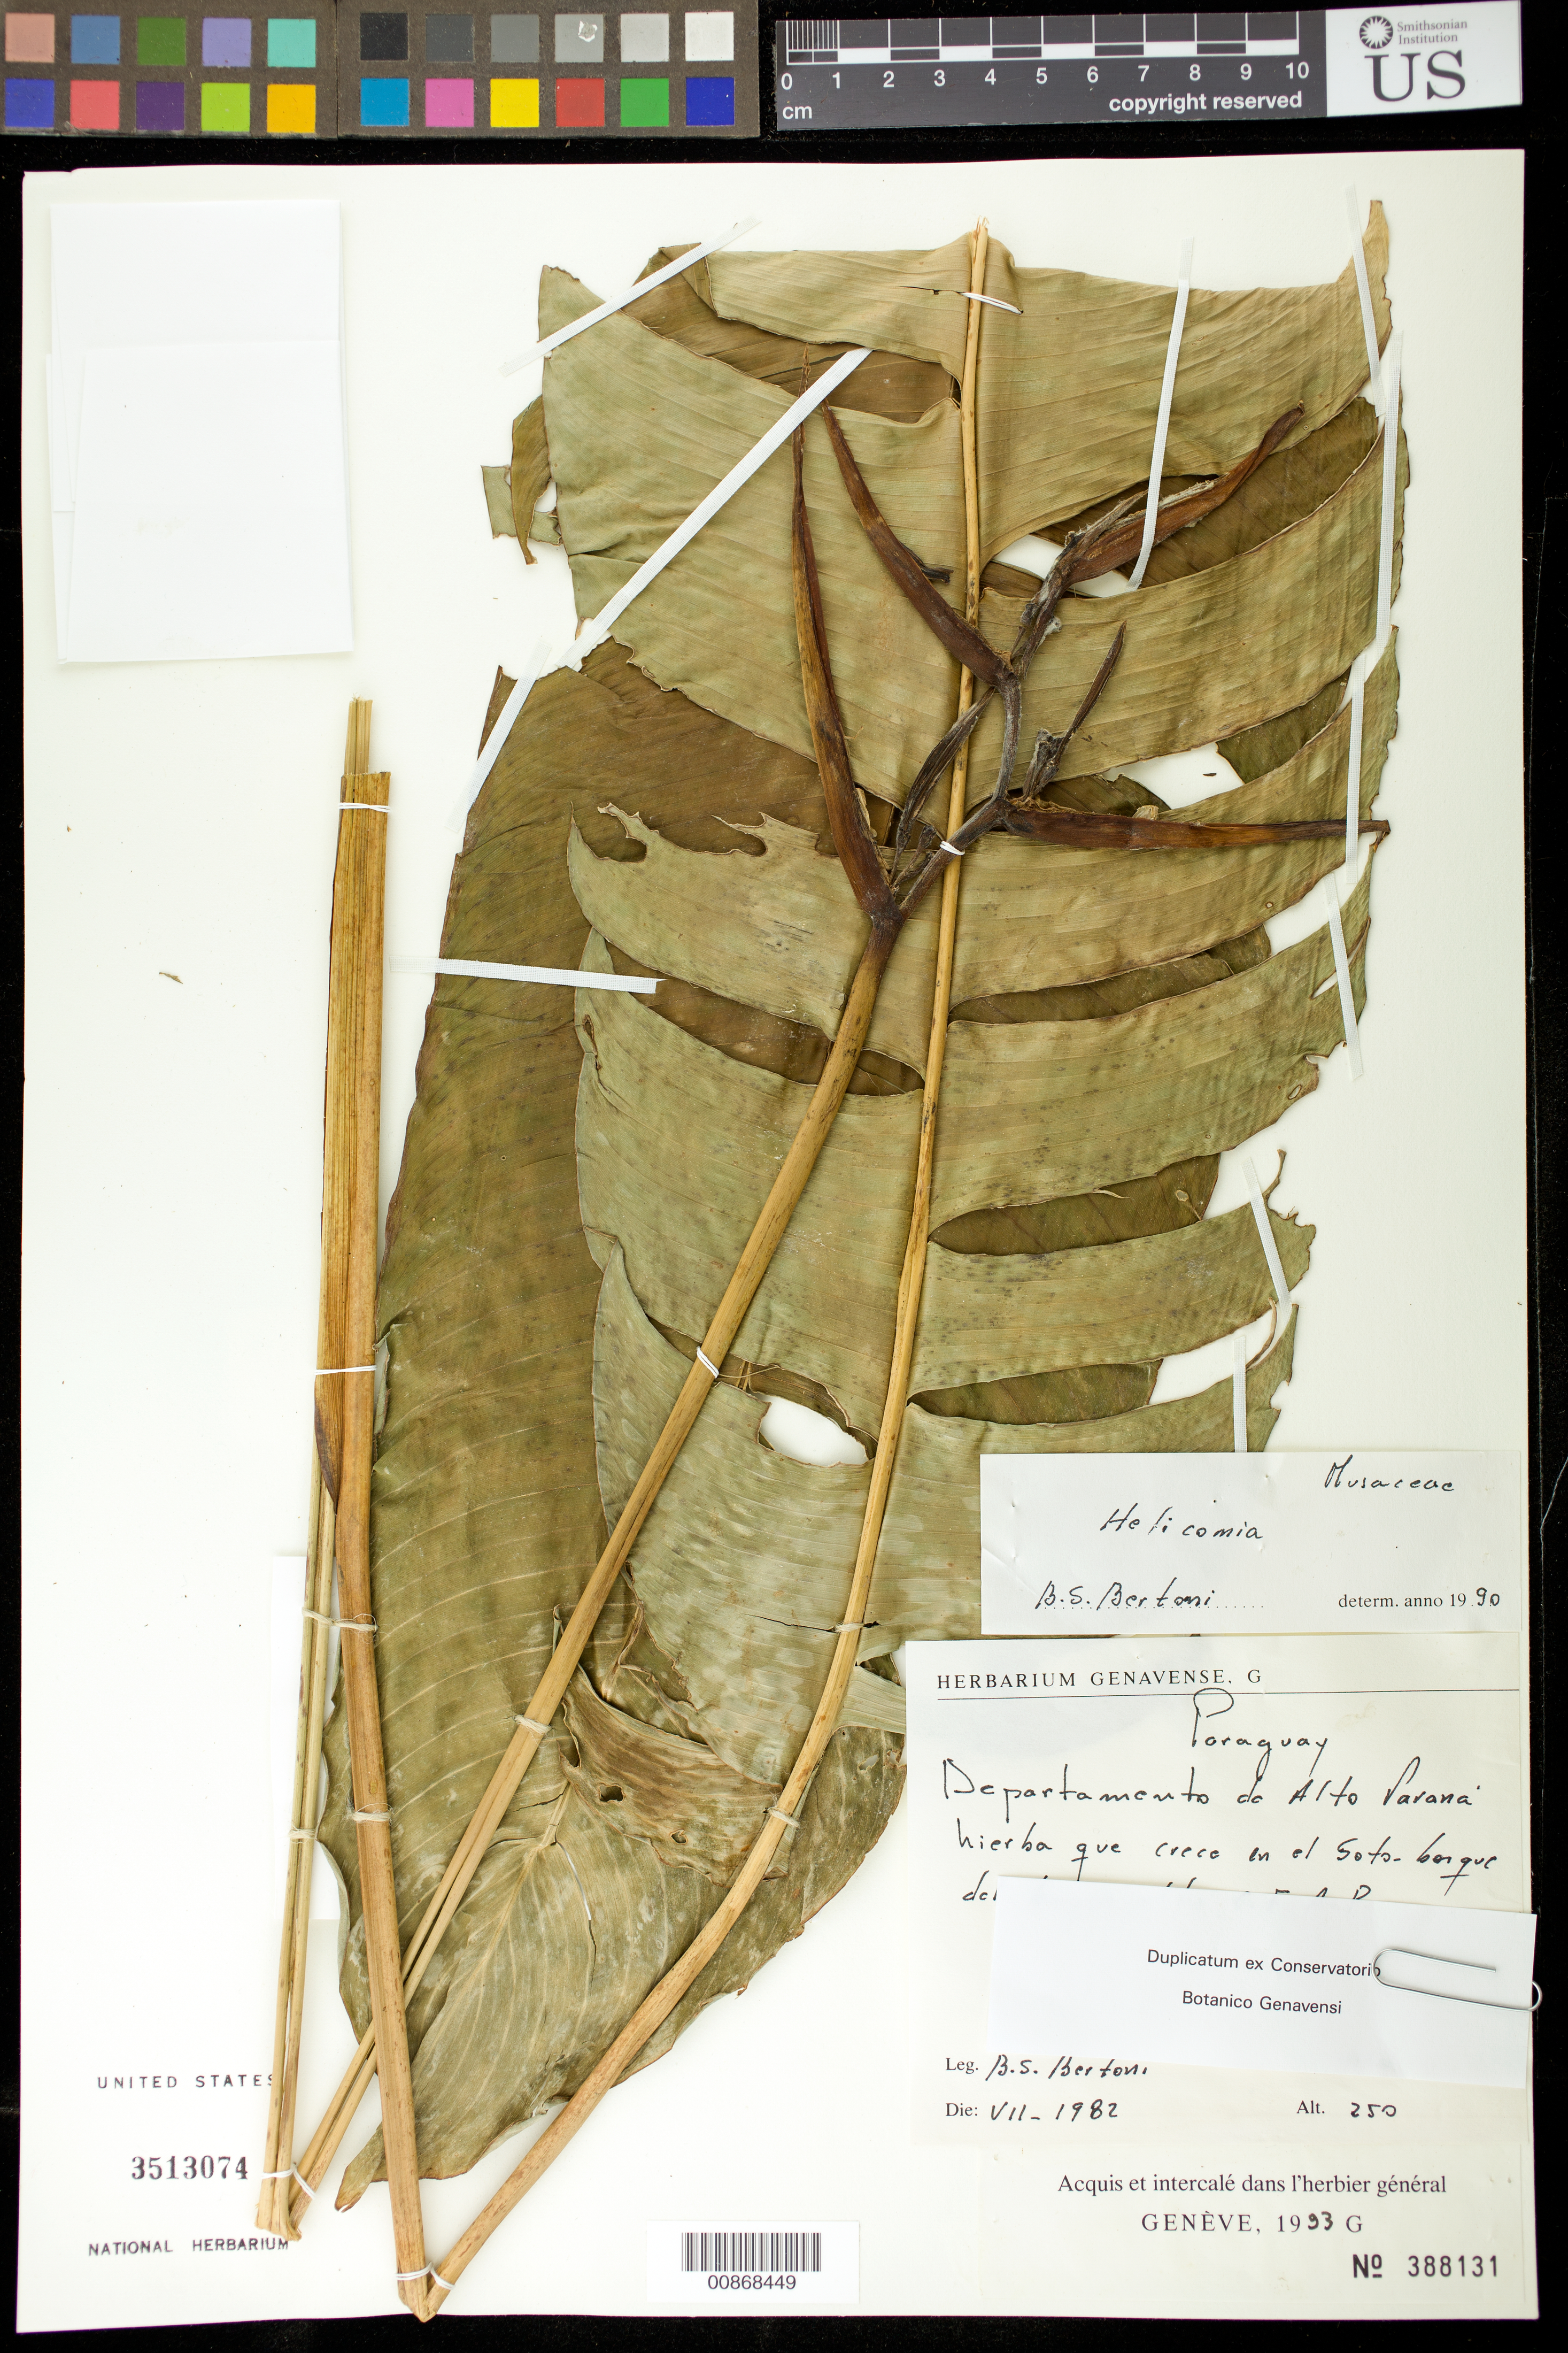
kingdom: Plantae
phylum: Tracheophyta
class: Liliopsida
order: Zingiberales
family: Heliconiaceae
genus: Heliconia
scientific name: Heliconia sp.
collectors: B. S. Bertoni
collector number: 481a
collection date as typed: Jul 1982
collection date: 1982-07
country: Paraguay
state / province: Alto Parana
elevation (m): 250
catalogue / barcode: US 3513074